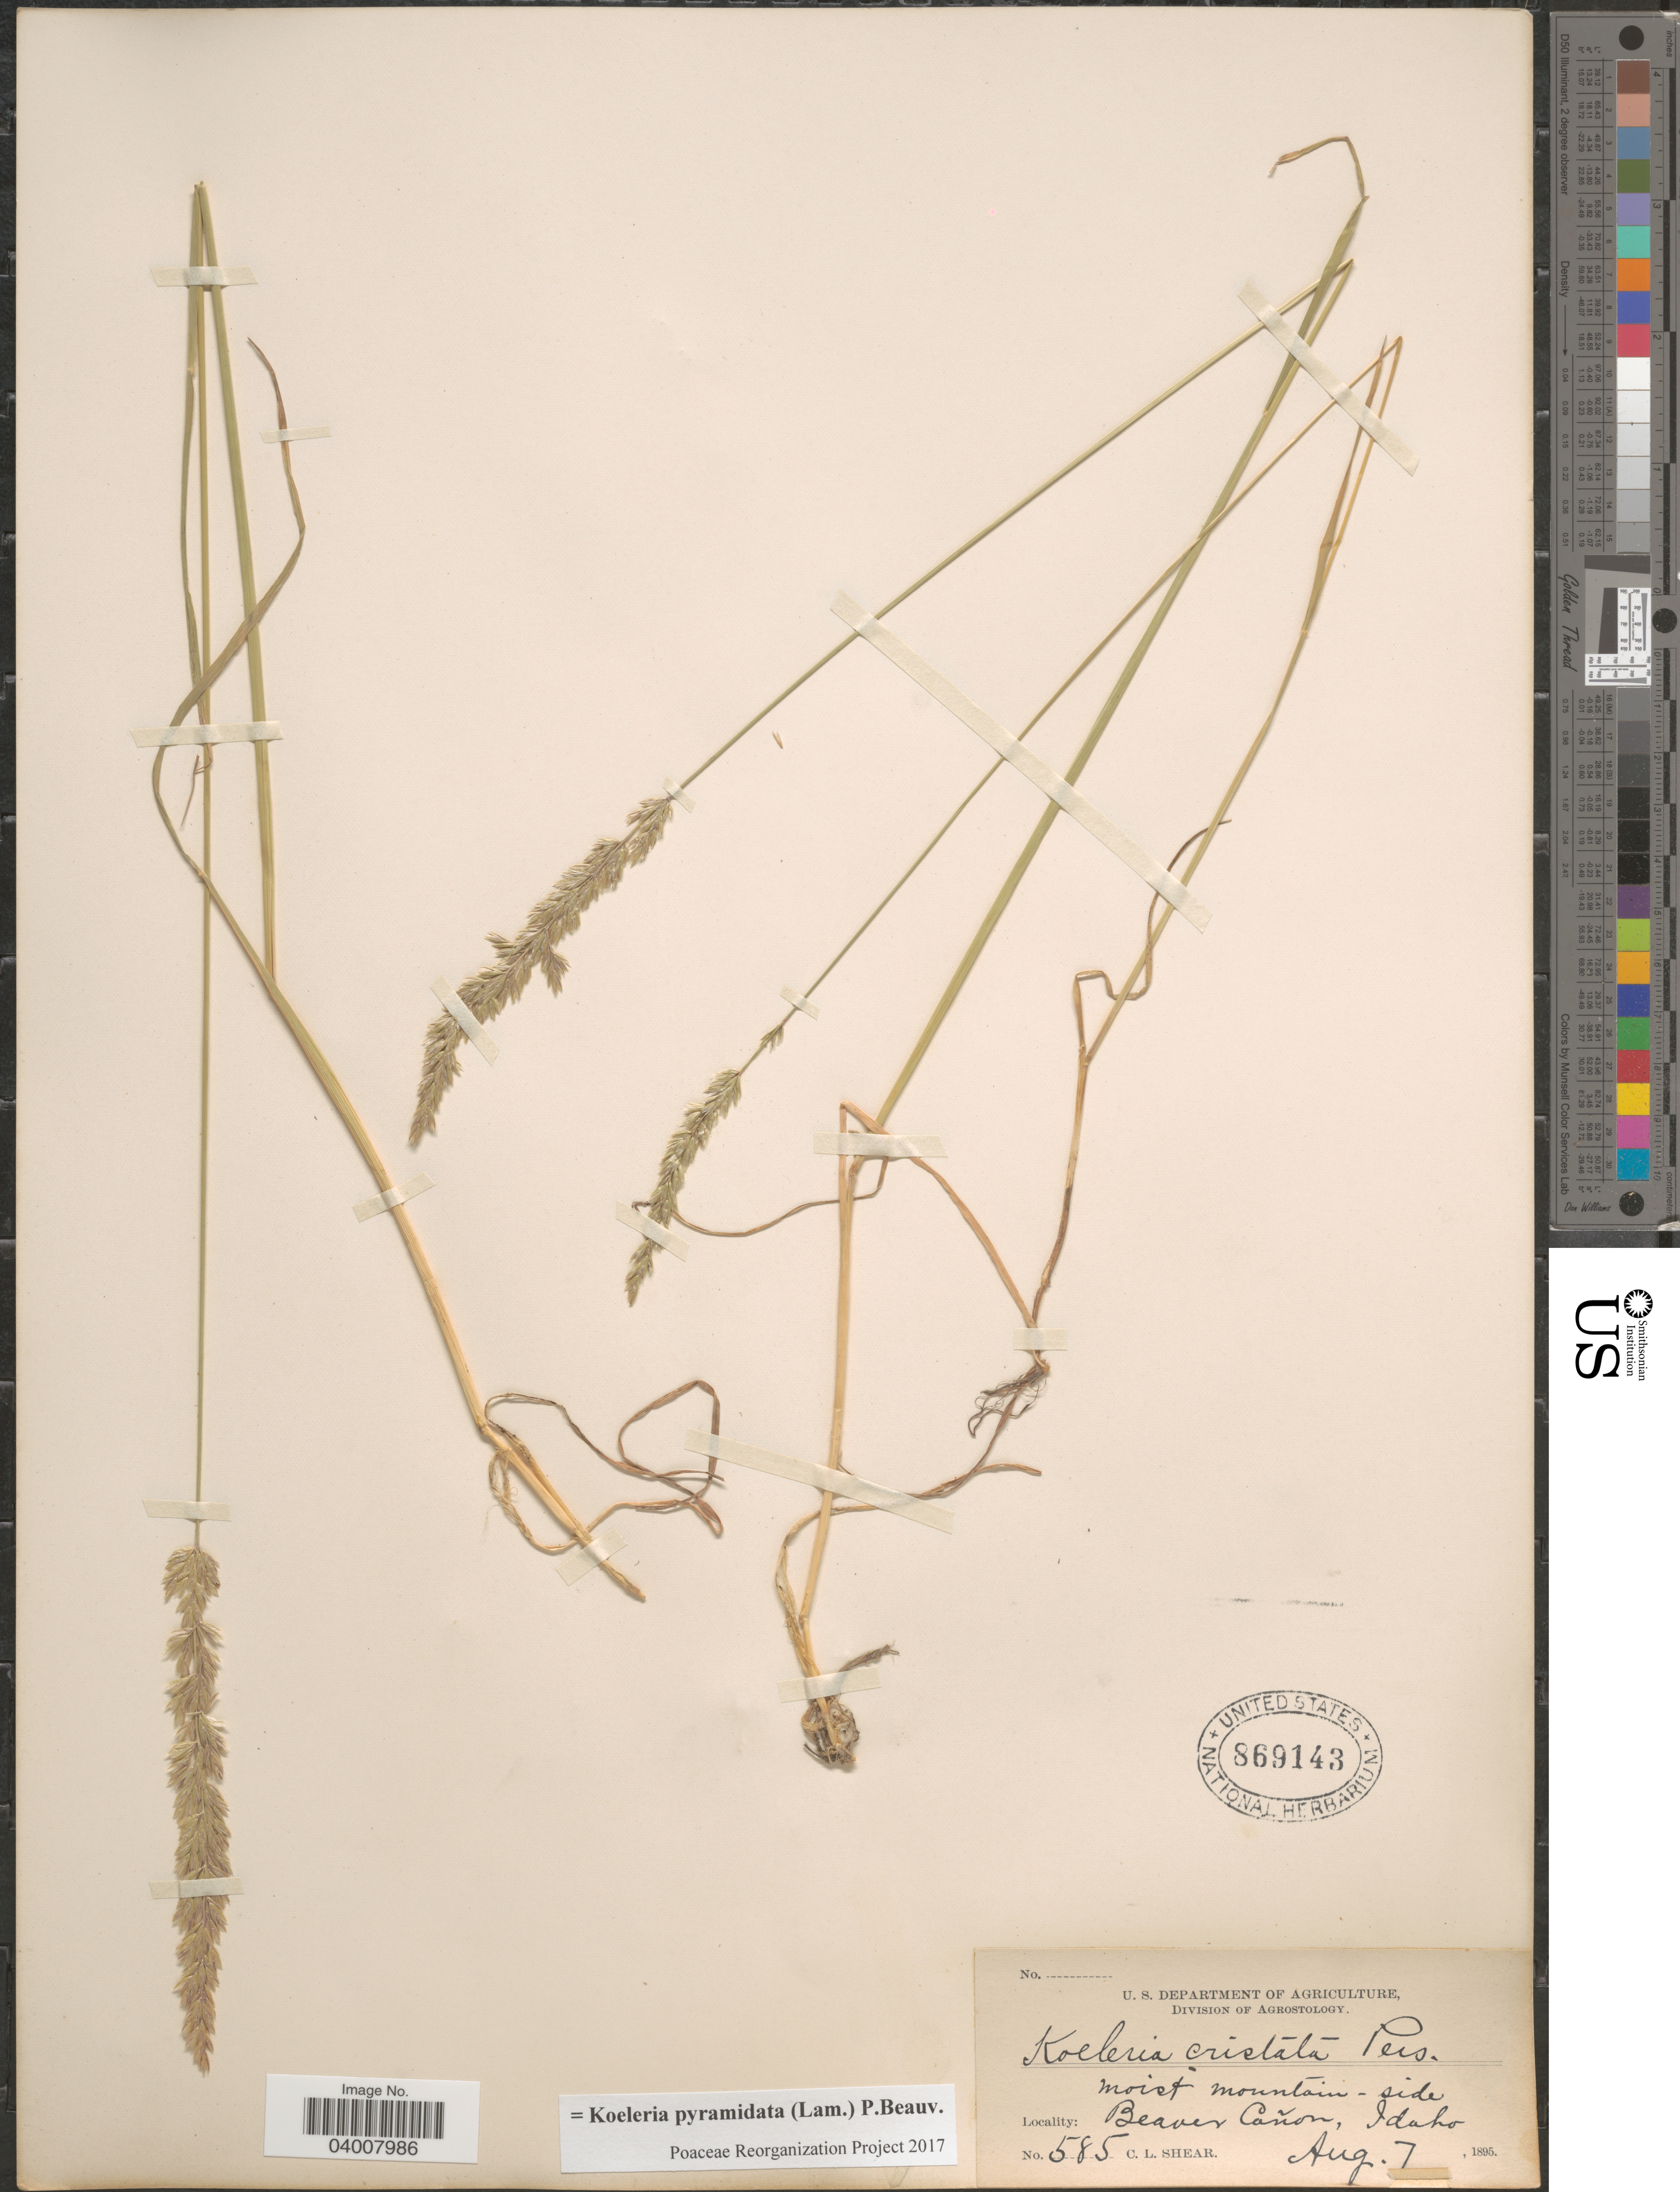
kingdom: Plantae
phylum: Tracheophyta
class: Liliopsida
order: Poales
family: Poaceae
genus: Koeleria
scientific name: Koeleria pyramidata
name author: (Lam.) P. Beauv.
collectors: C. L. Shear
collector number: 585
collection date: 1895-08-07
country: United States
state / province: Idaho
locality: Moist mountain-side. Beaver Cañon.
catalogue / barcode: US 869143